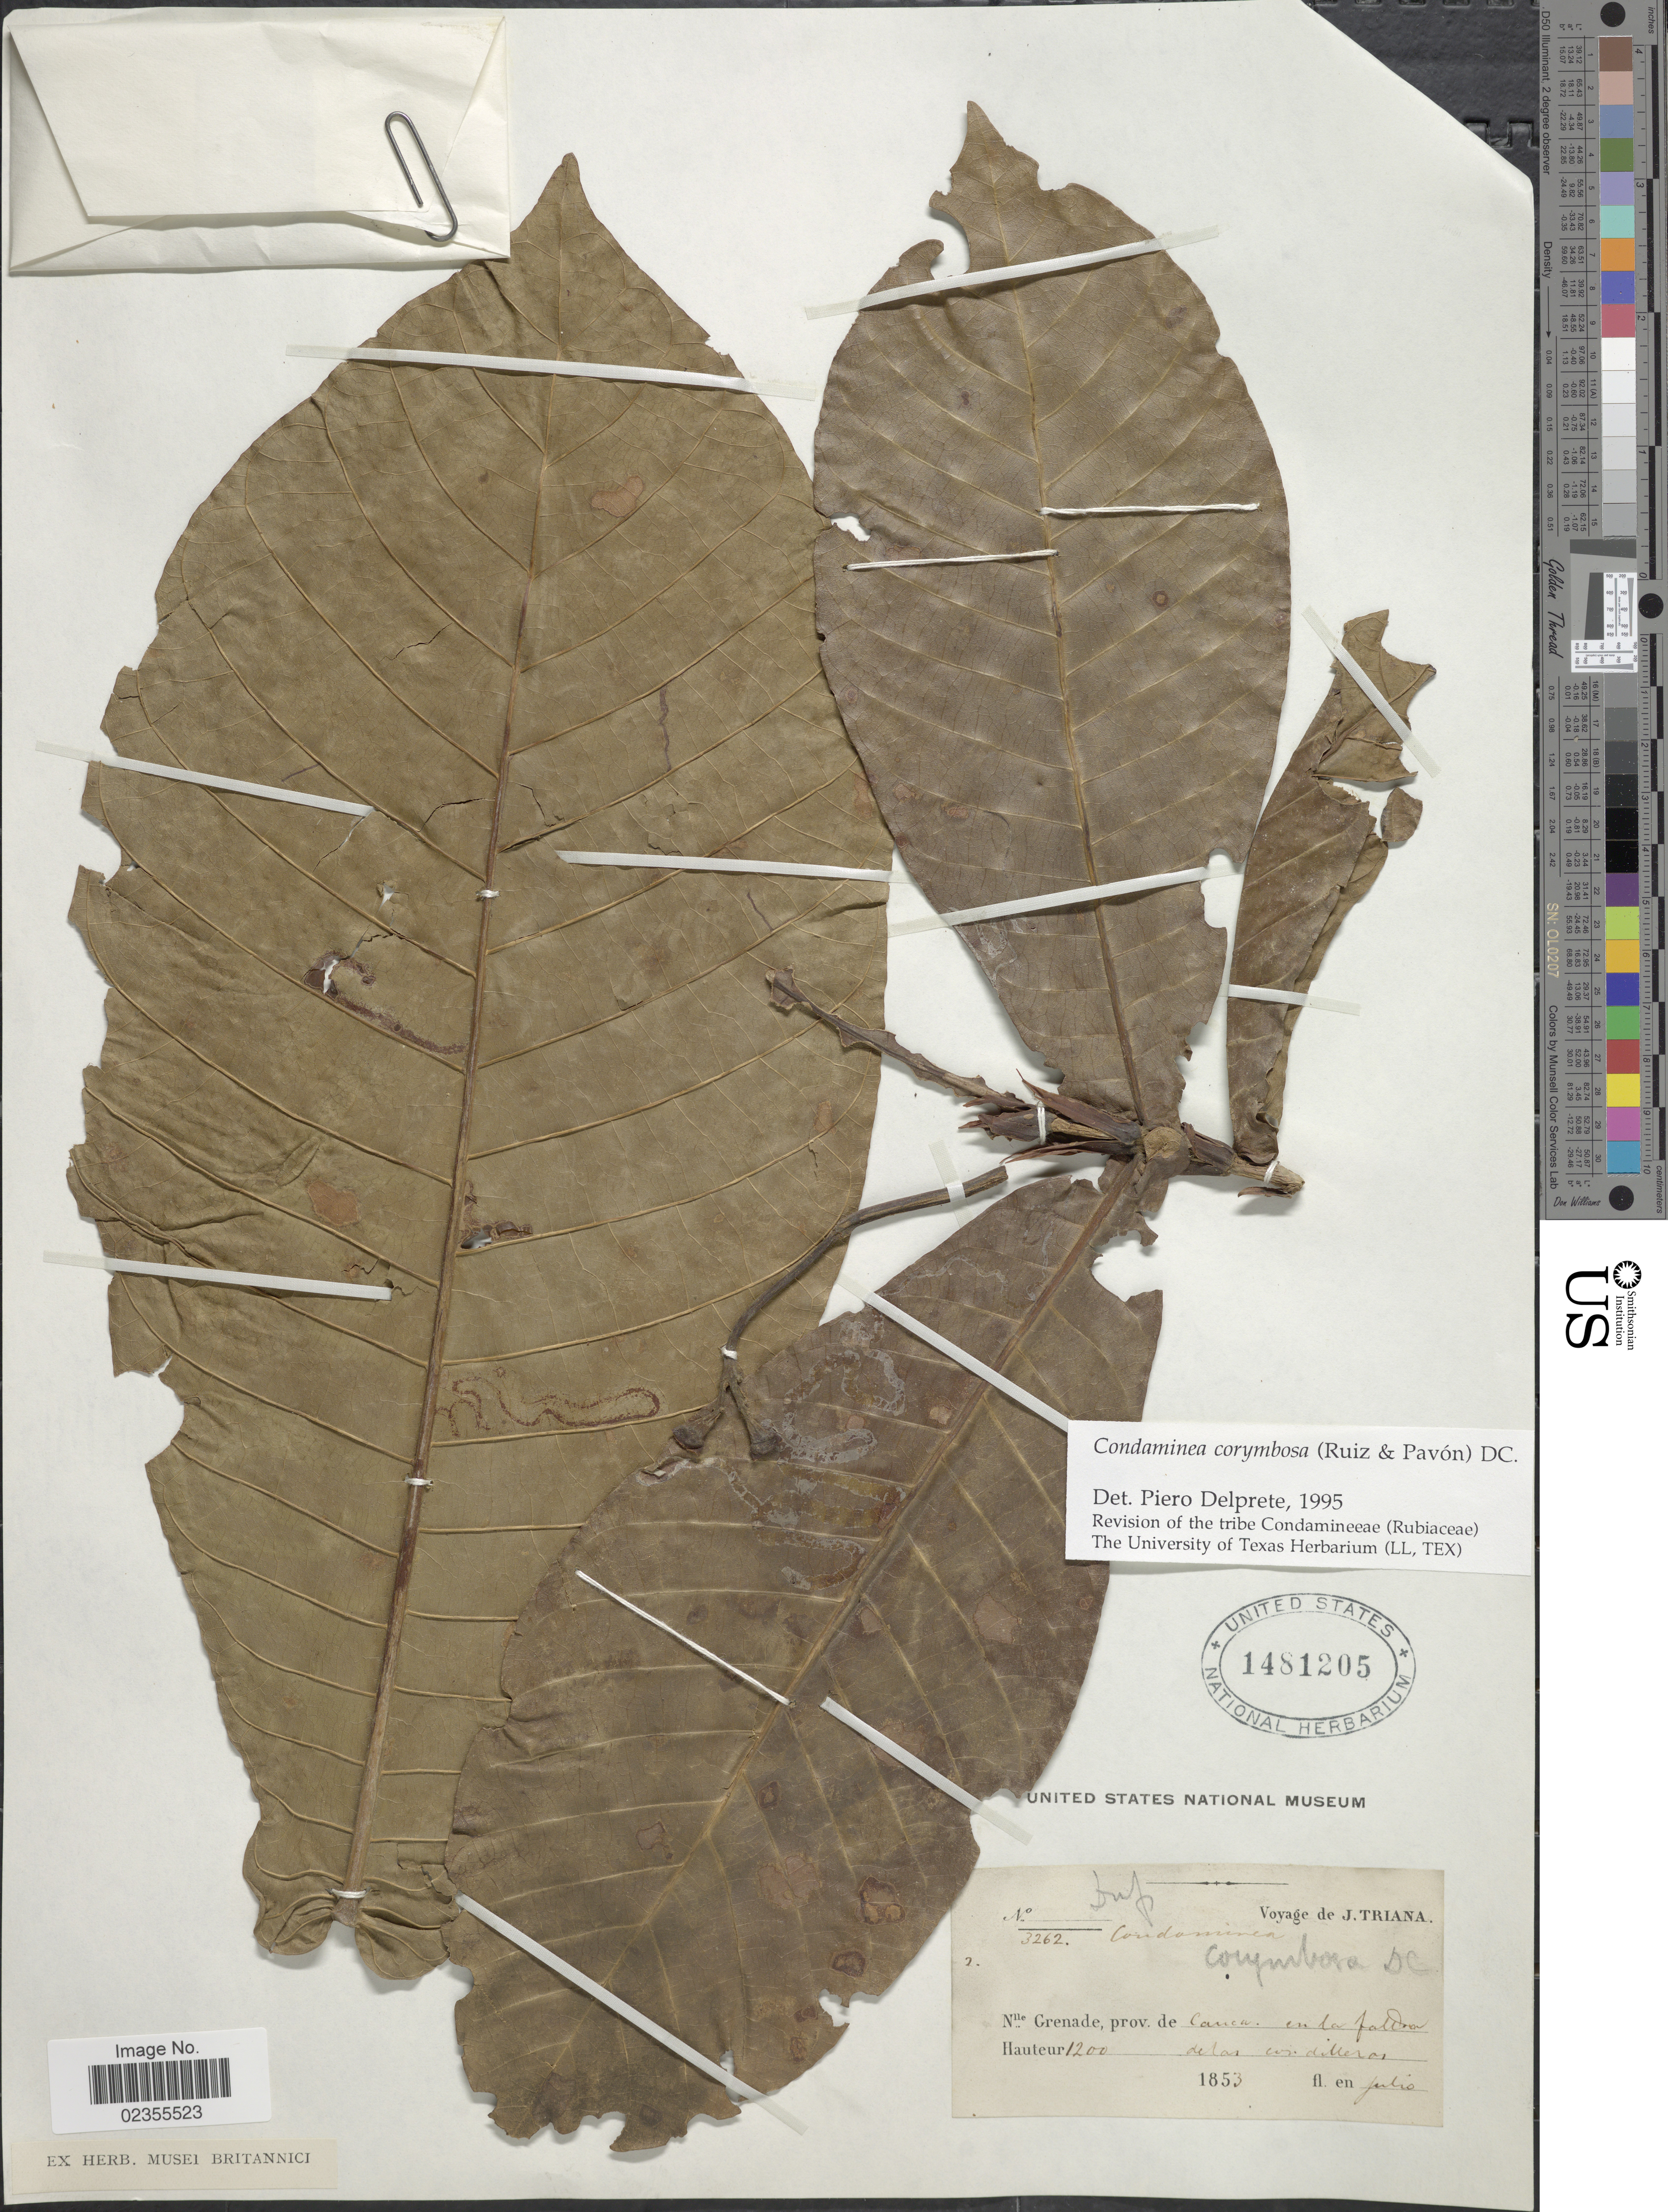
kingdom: Plantae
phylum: Tracheophyta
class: Magnoliopsida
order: Gentianales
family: Rubiaceae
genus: Condaminea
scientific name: Condaminea corymbosa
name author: (Ruiz & Pav.) DC.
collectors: J. Triana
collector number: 3262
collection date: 1853-07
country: Colombia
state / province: Cauca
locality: Nlle. Grenade, prov. de Cauca en la falda de las cordilleras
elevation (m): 1200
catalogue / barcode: US 1481205